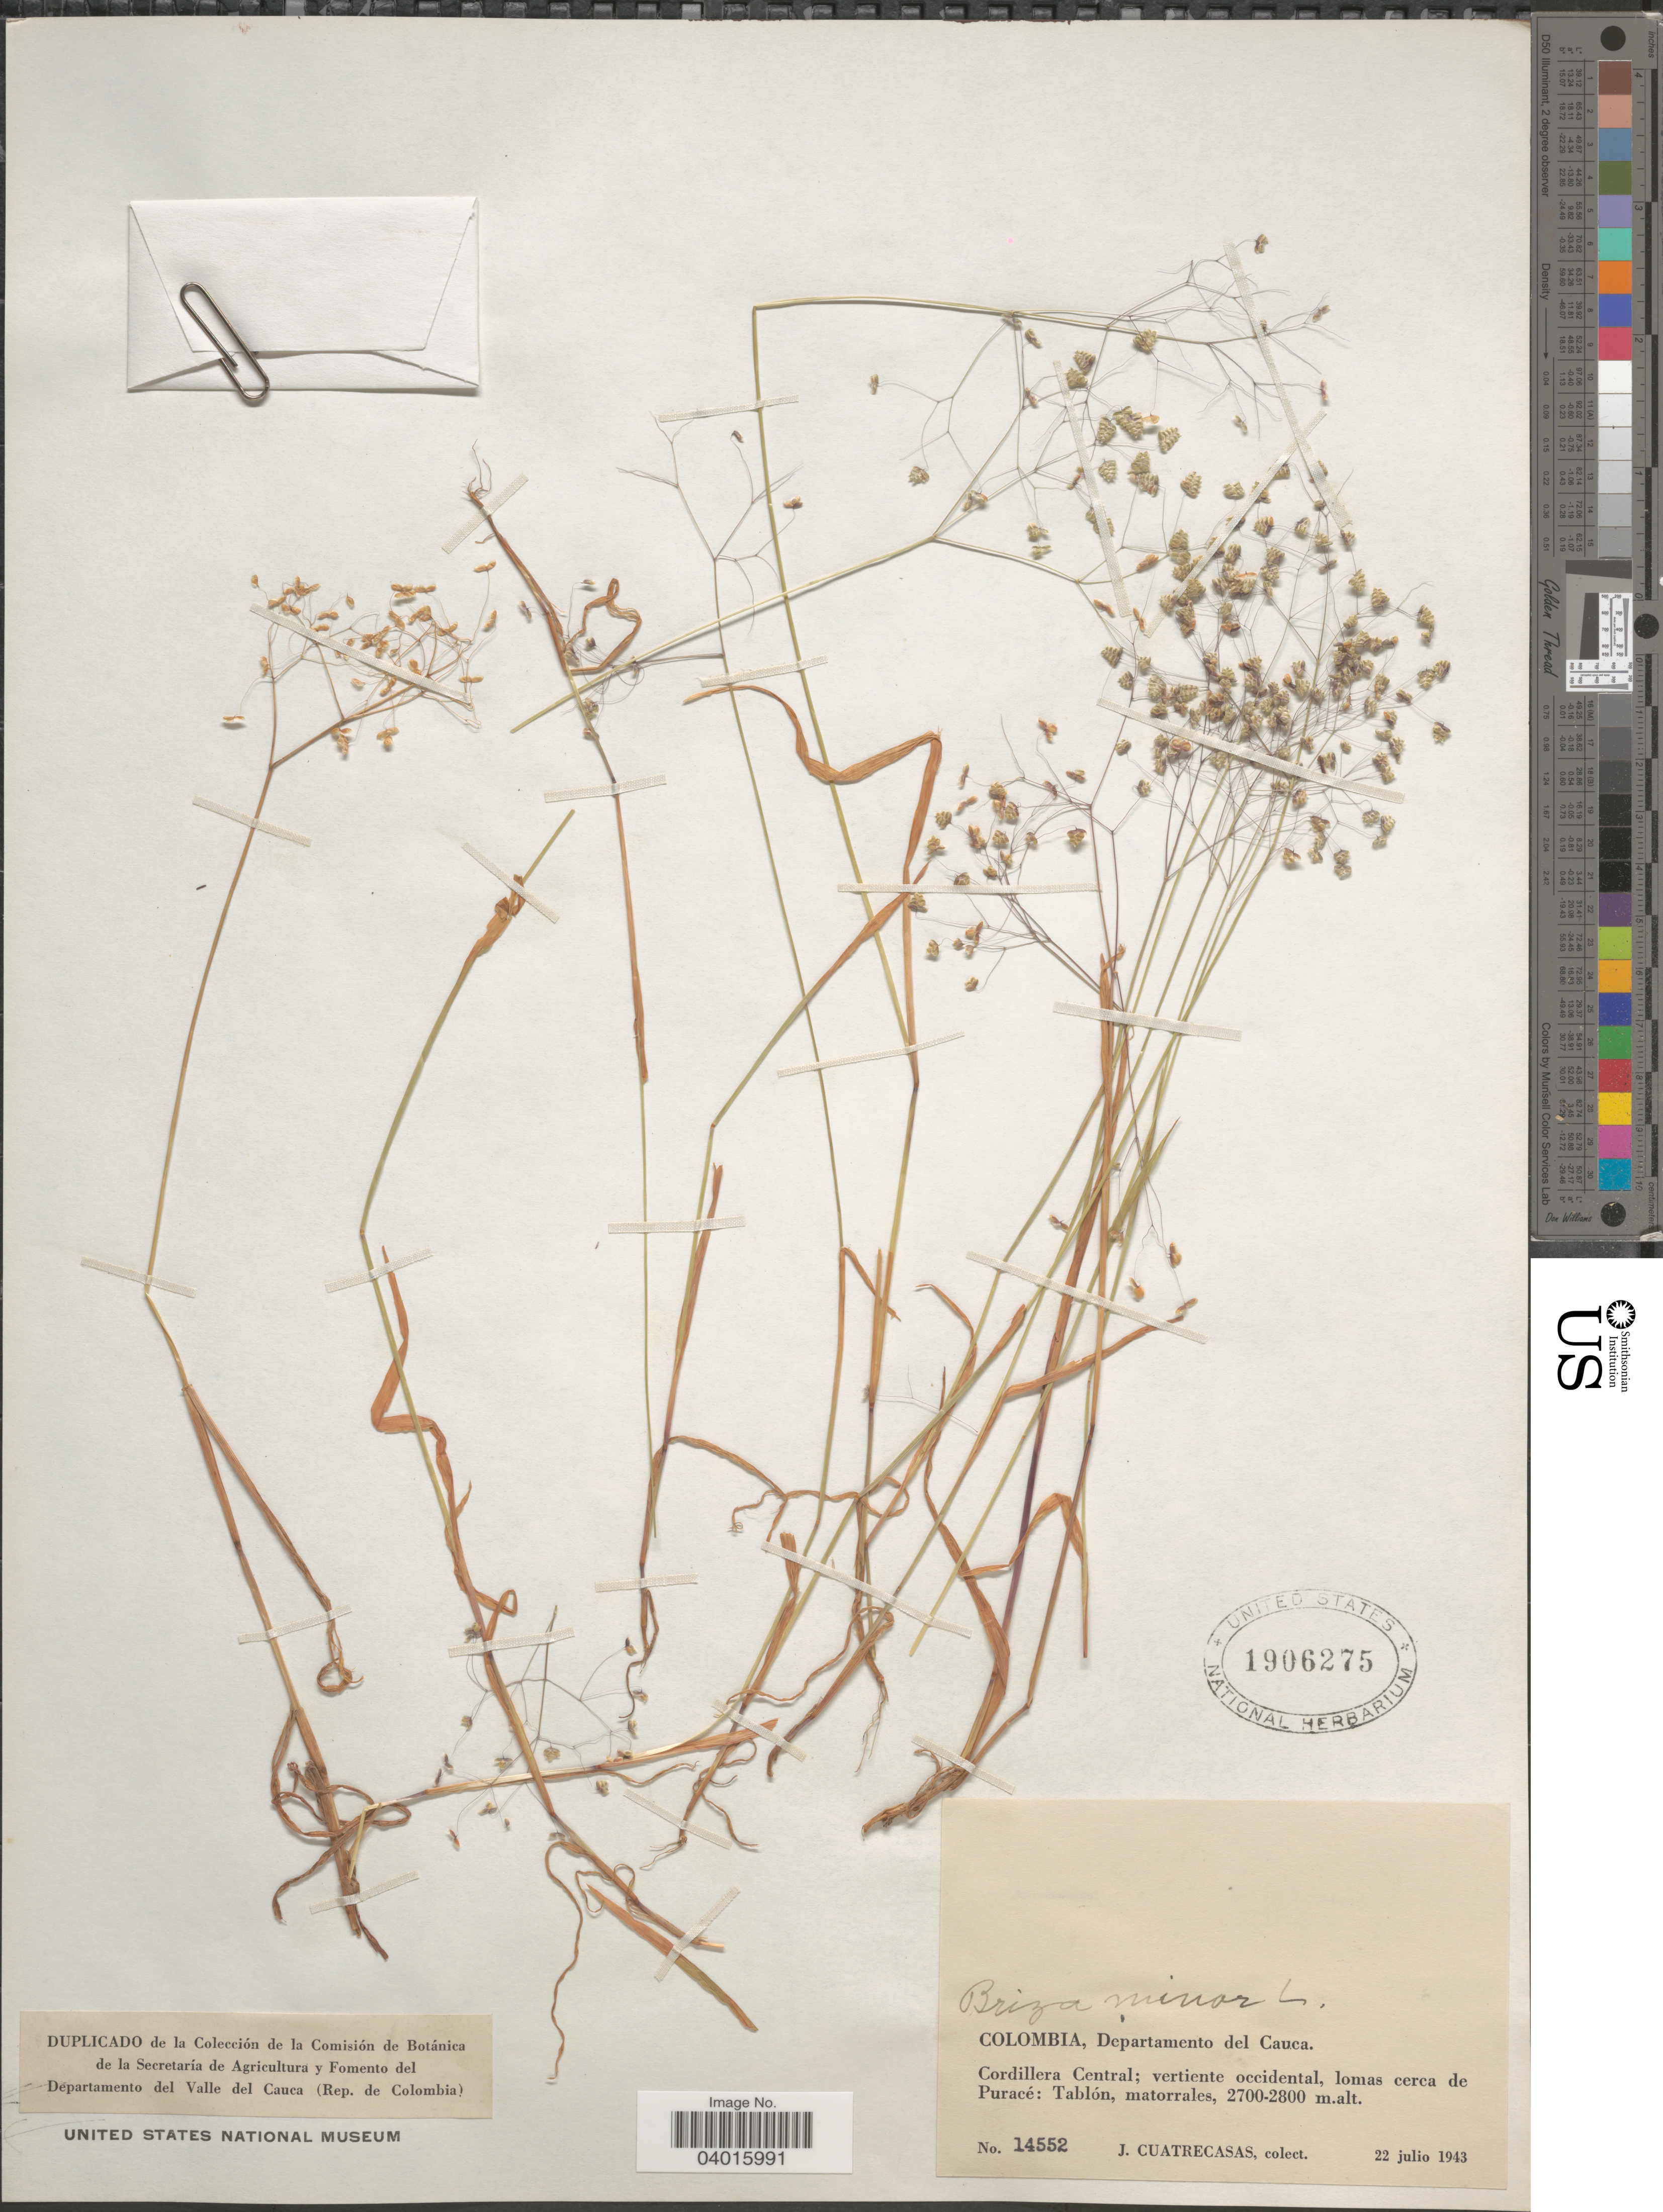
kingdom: Plantae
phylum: Tracheophyta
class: Liliopsida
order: Poales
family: Poaceae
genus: Briza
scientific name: Briza minor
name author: L.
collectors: J. Cuatrecasas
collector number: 14552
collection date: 1943-07-22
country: Colombia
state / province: Cauca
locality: Departamento del Cauca. Cordillera Central; vertiente occidental, lomas cerca de Puracé: Tablón.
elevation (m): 2700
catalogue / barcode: US 1906275